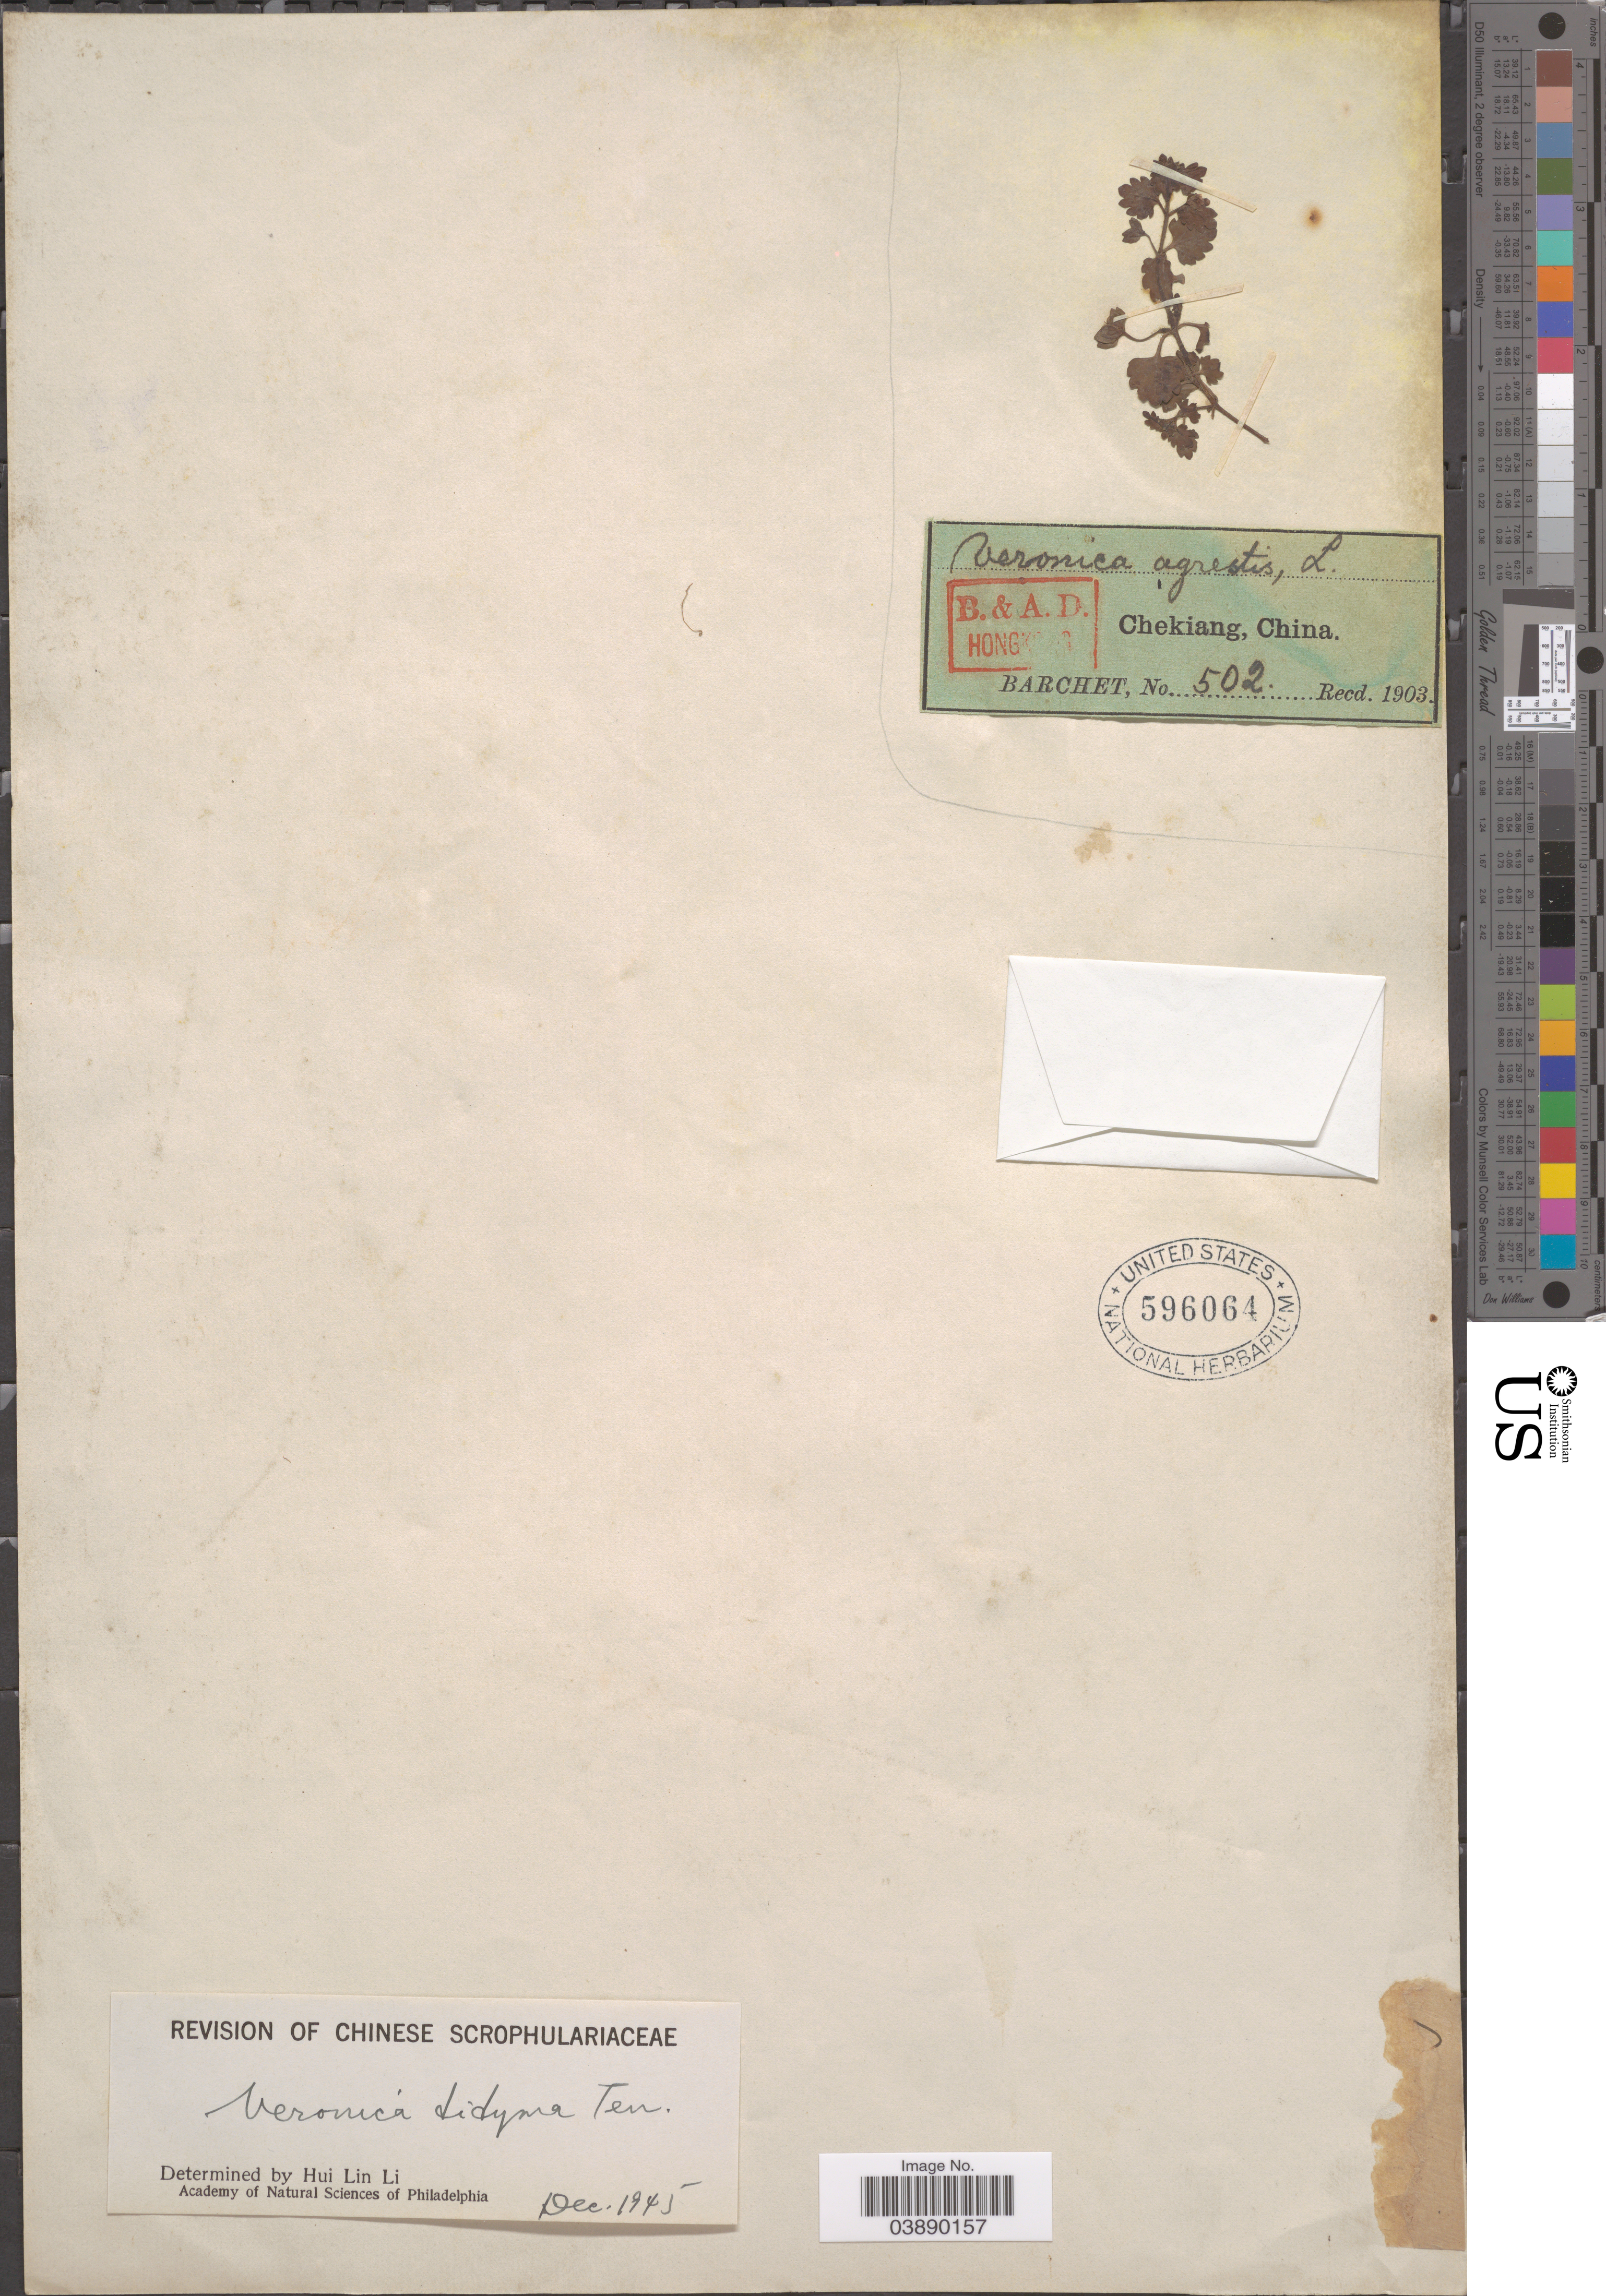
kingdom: Plantae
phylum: Tracheophyta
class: Magnoliopsida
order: Lamiales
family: Plantaginaceae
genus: Veronica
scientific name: Veronica didyma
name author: Ten.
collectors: Barchet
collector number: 502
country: China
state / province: Zhejiang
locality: Chekiang.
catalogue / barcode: US 596064